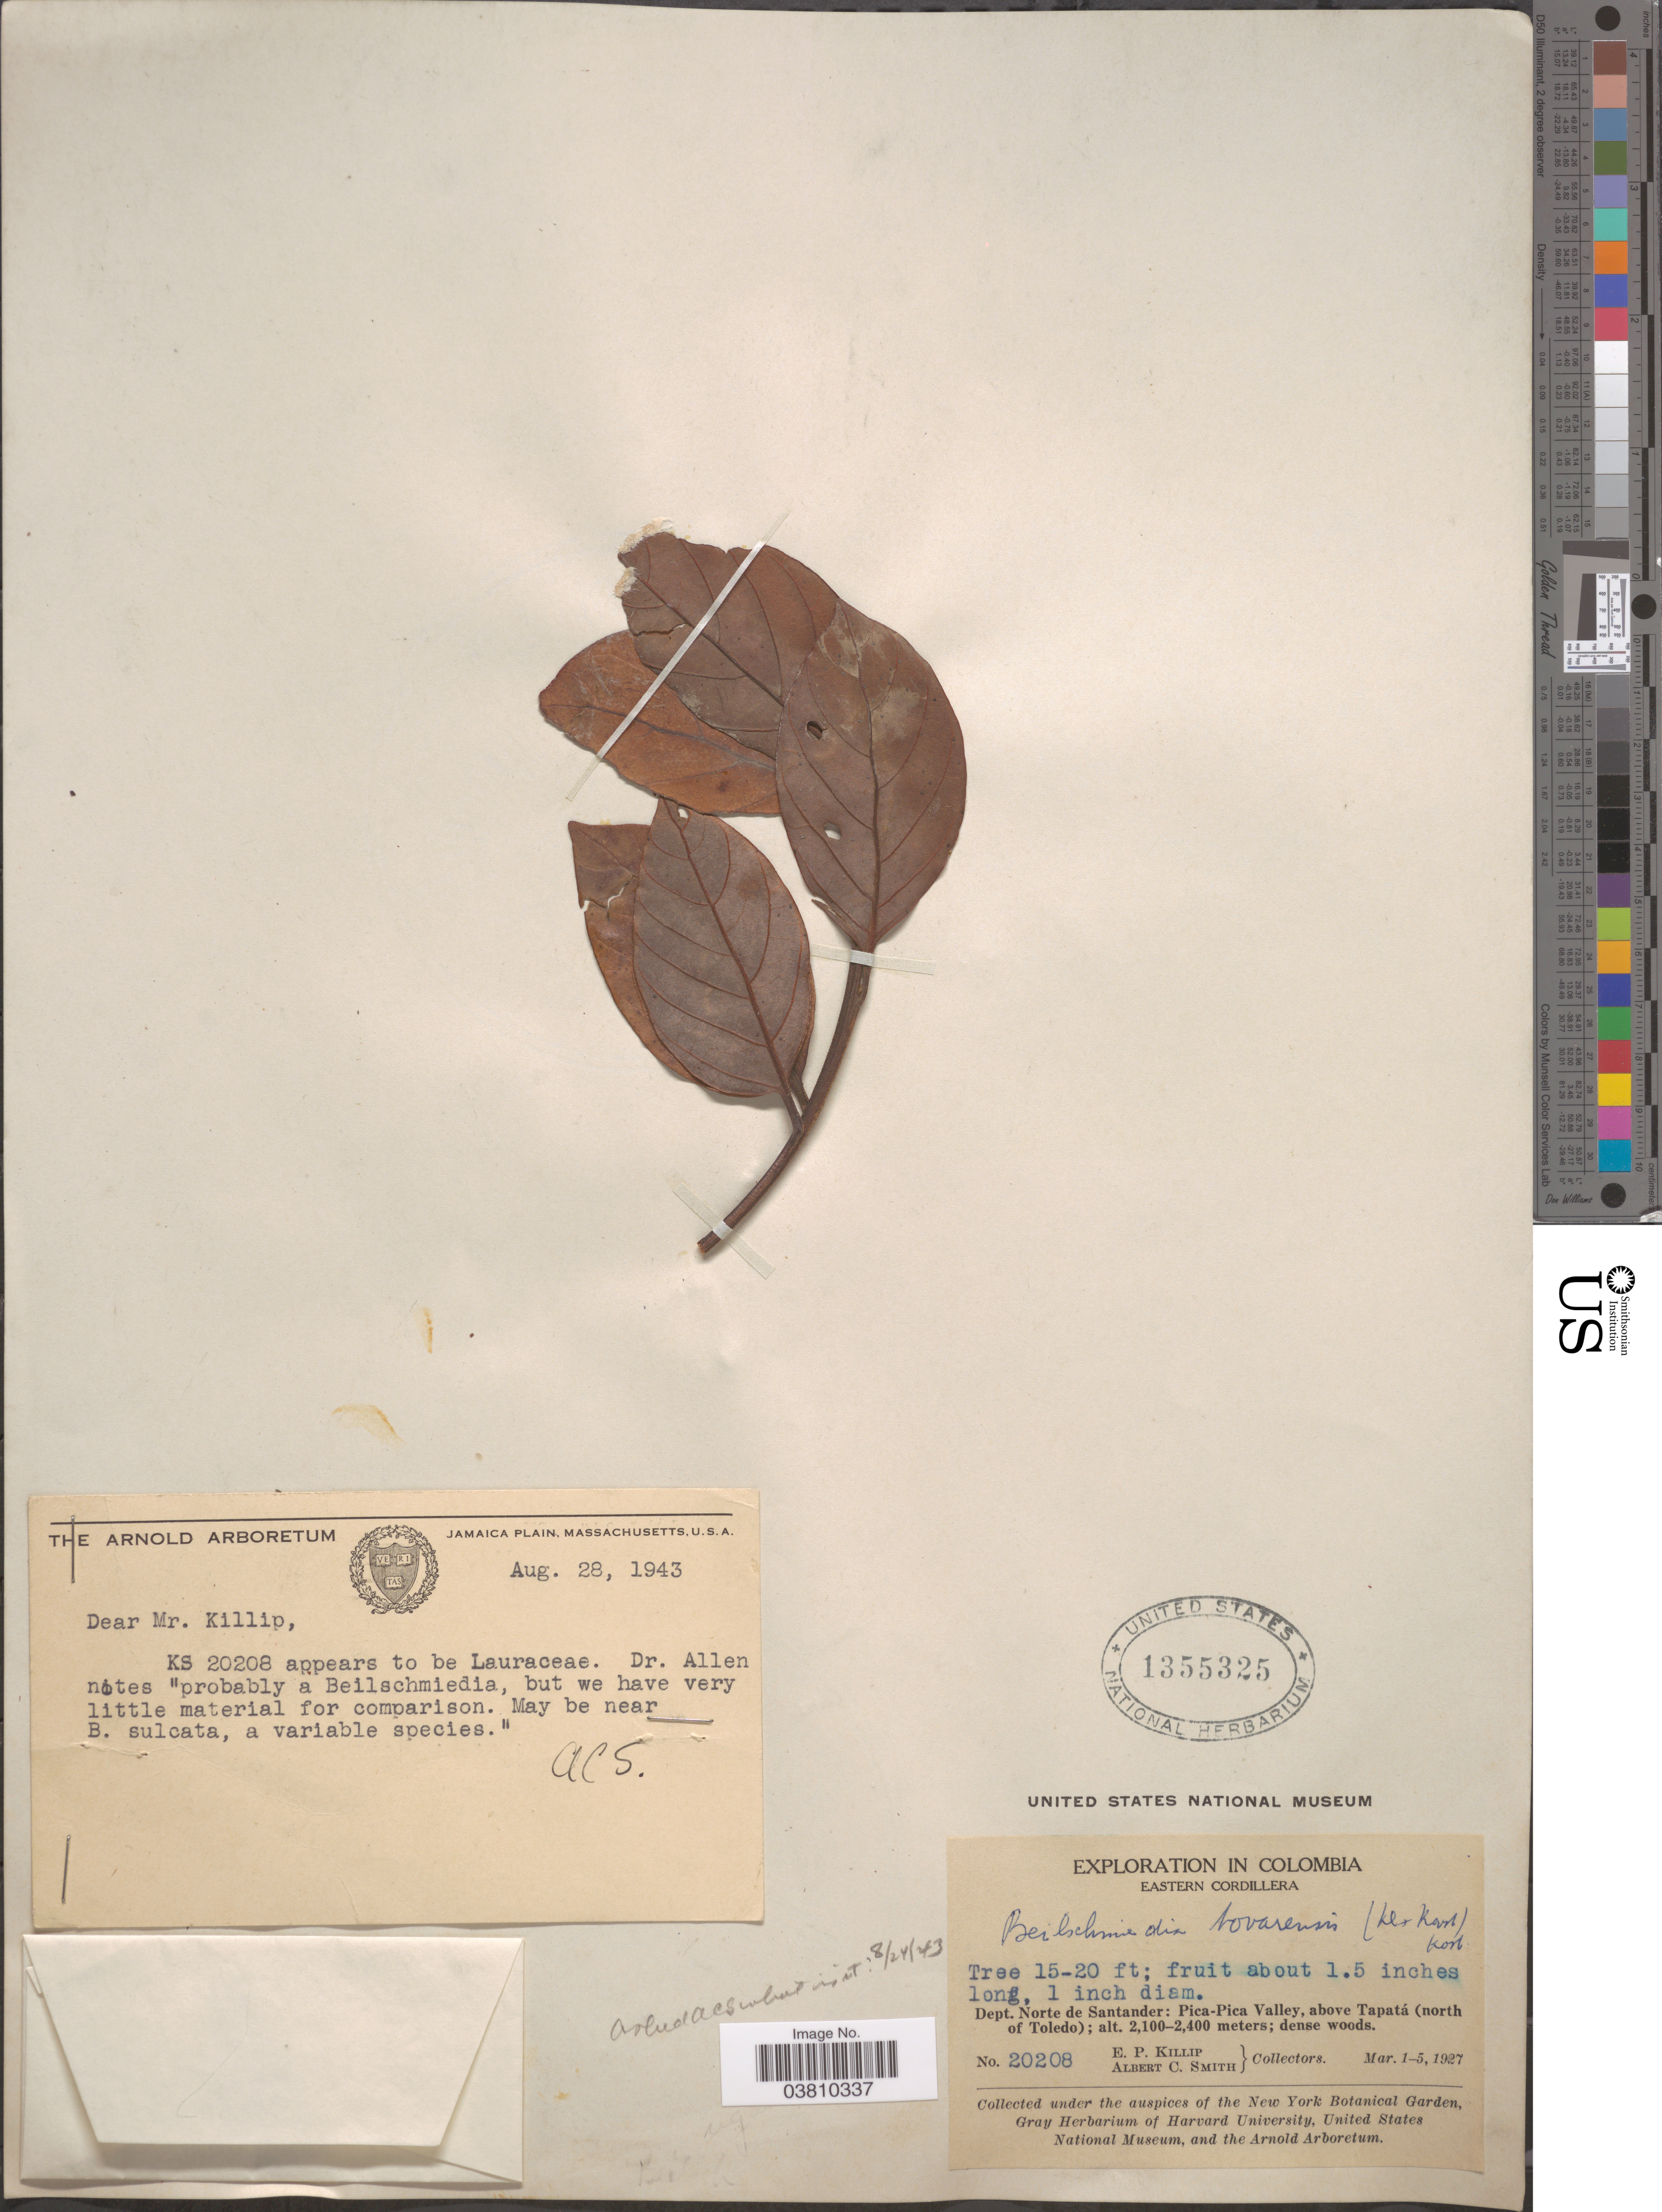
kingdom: Plantae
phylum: Tracheophyta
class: Magnoliopsida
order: Laurales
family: Lauraceae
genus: Beilschmiedia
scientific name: Beilschmiedia tovarensis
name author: (Meisn.) Sa. Nishida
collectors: E. P. Killip & A. C. Smith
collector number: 20208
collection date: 1927-03-01/1927-03-05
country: Colombia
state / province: Norte de Santander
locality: Eastern Cordillera. Dept. Norte de Santander: Pica-Pica Valley, above Tapatá (north of Toledo).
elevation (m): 2100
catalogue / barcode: US 1355325